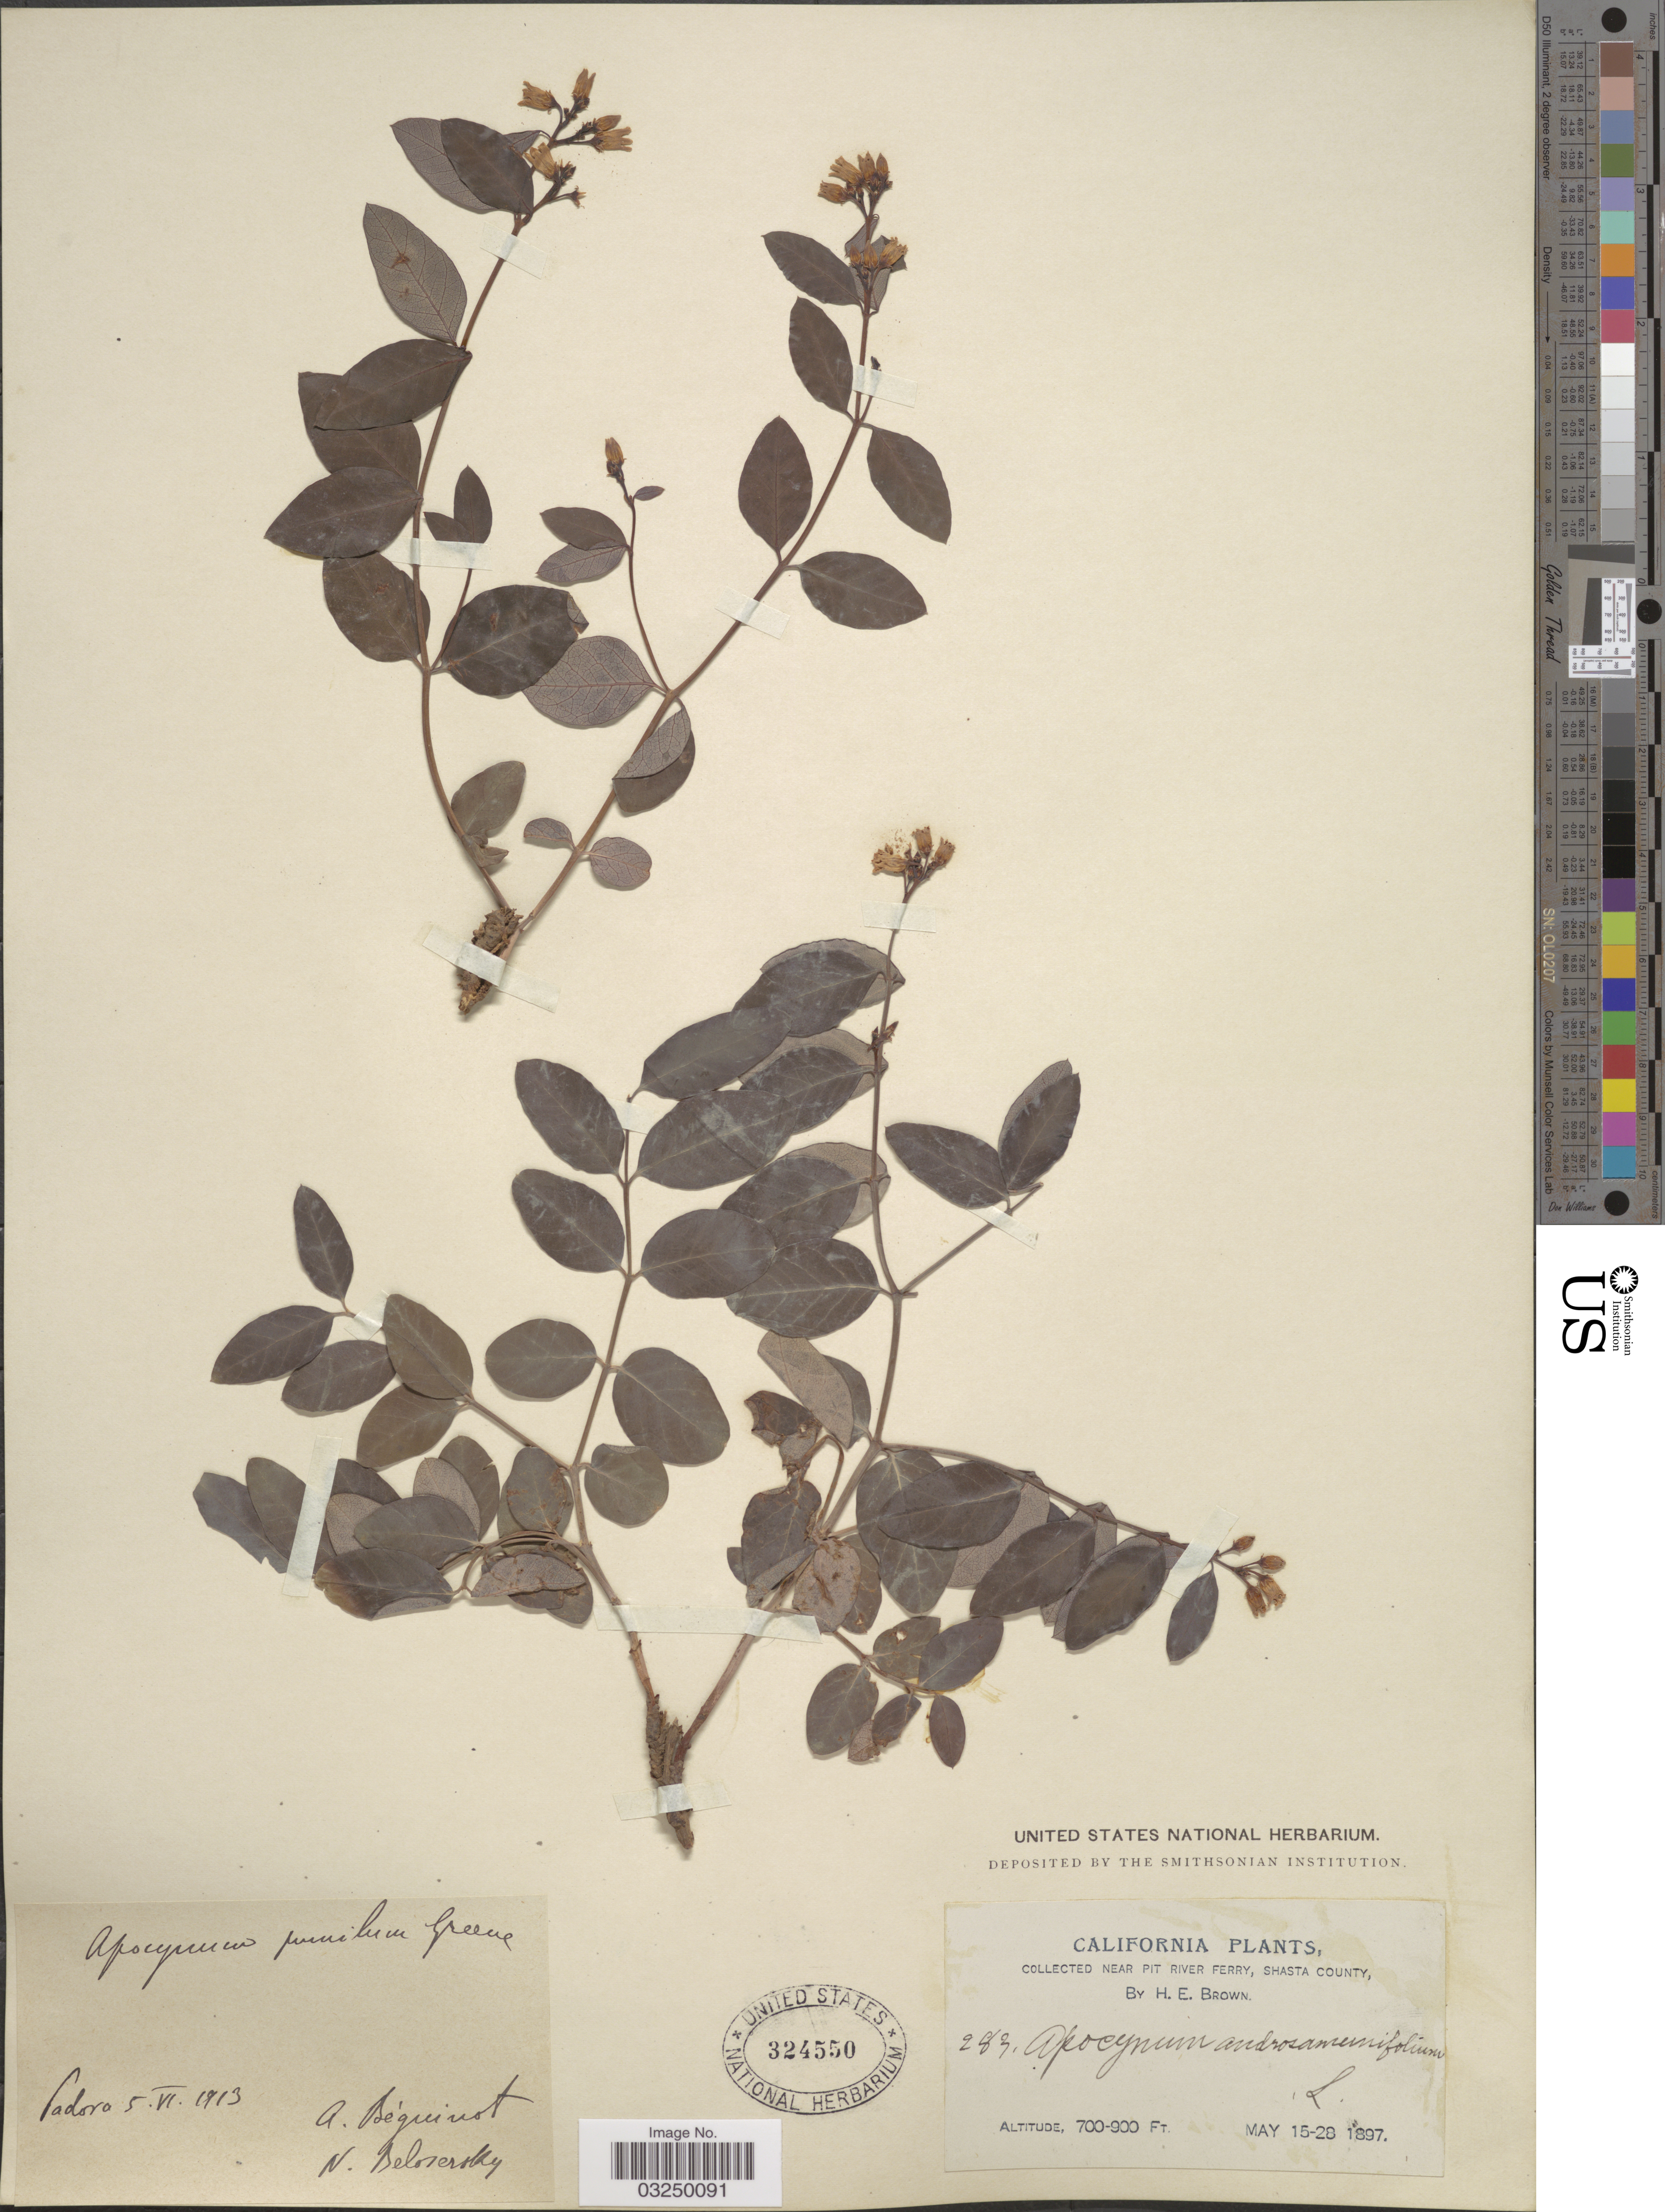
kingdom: Plantae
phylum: Tracheophyta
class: Magnoliopsida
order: Gentianales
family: Apocynaceae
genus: Apocynum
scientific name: Apocynum pumilum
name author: (A. Gray) Greene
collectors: H. E. Brown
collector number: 283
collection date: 1897-05-15/1897-05-28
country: United States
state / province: California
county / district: Shasta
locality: Near Pit River Ferry, Shasta County.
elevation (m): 213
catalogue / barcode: US 324550